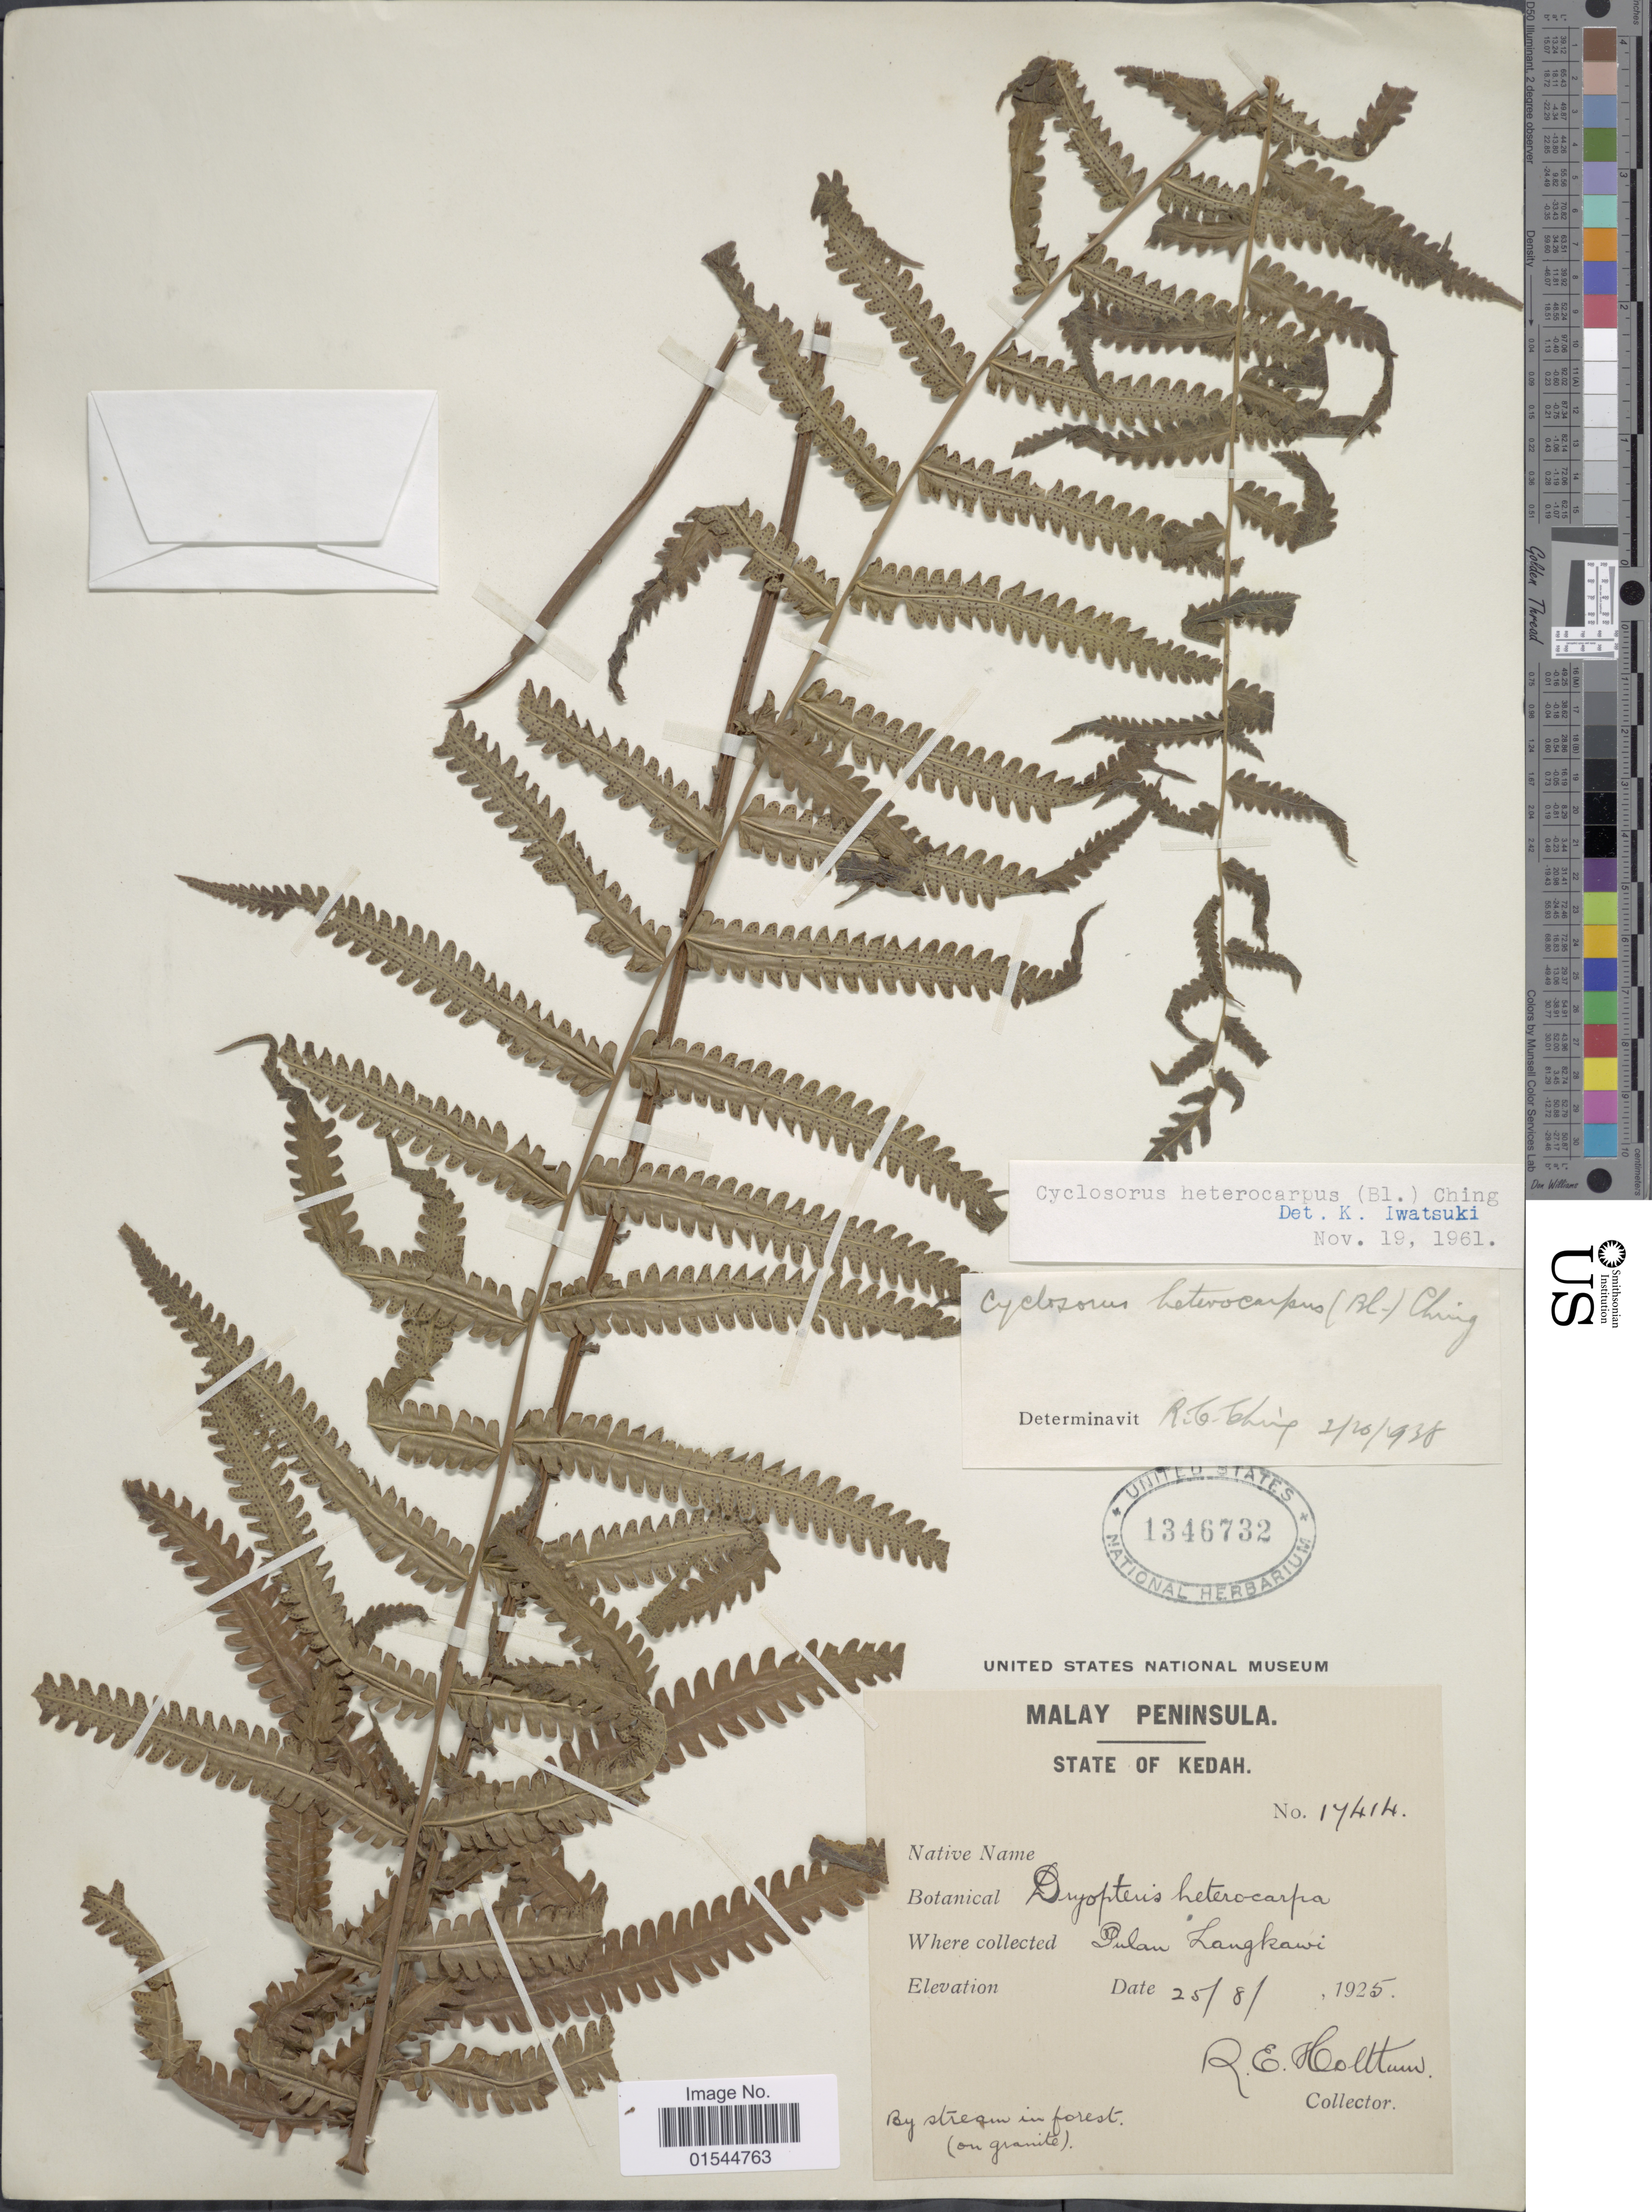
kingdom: Plantae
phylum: Tracheophyta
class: Polypodiopsida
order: Polypodiales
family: Thelypteridaceae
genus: Sphaerostephanos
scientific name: Sphaerostephanos heterocarpus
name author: (Blume) Holttum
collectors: R. E. Holttum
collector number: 17414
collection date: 1925-08-25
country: Malaysia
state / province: Kedah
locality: Malay Peninsula, State of KEdah, Pulan Langkawi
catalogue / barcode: US 1346732